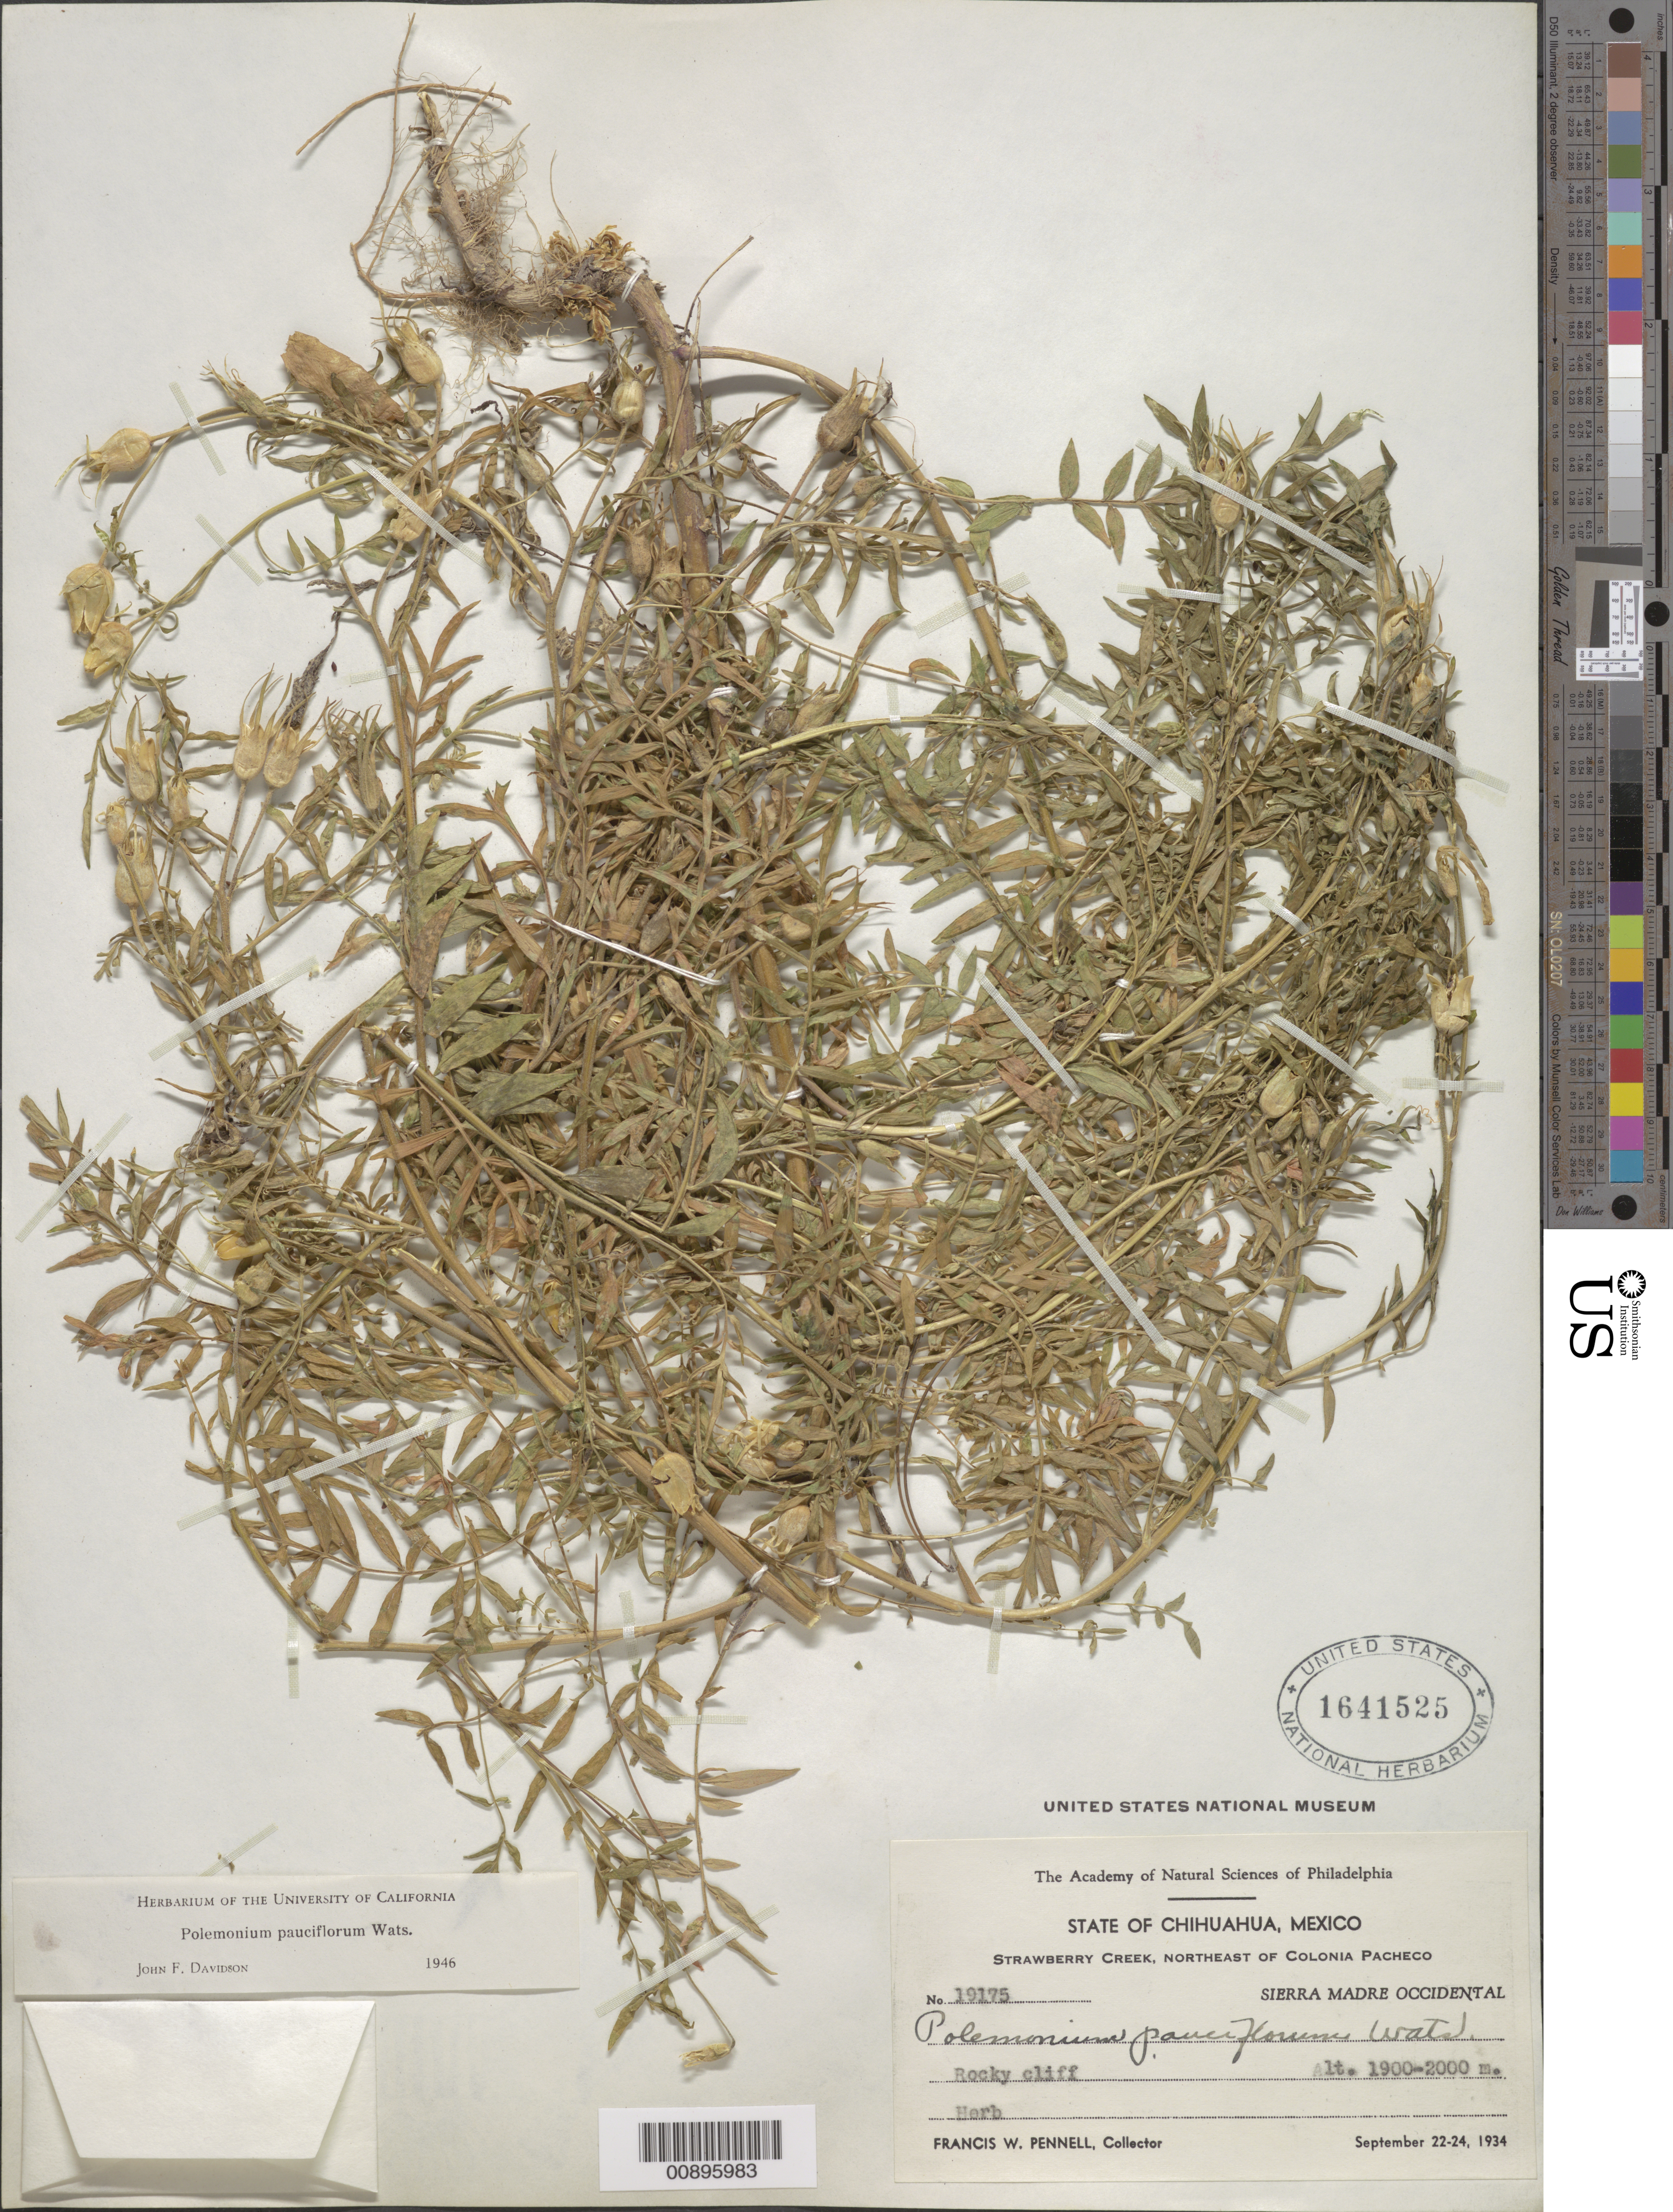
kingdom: Plantae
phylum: Tracheophyta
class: Magnoliopsida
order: Ericales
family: Polemoniaceae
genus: Polemonium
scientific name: Polemonium pauciflorum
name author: S. Watson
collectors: F. W. Pennell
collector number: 19175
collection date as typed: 22 Sep 1934 to 24 Sep 1934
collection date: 1934-09-22/1934-09-24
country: Mexico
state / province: Chihuahua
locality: Strawberry Creek, northeast of Colonia Pacheco. Sierra Madre Occidental, Chihuahua.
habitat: Rocky cliff.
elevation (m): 2000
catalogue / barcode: US 1641525